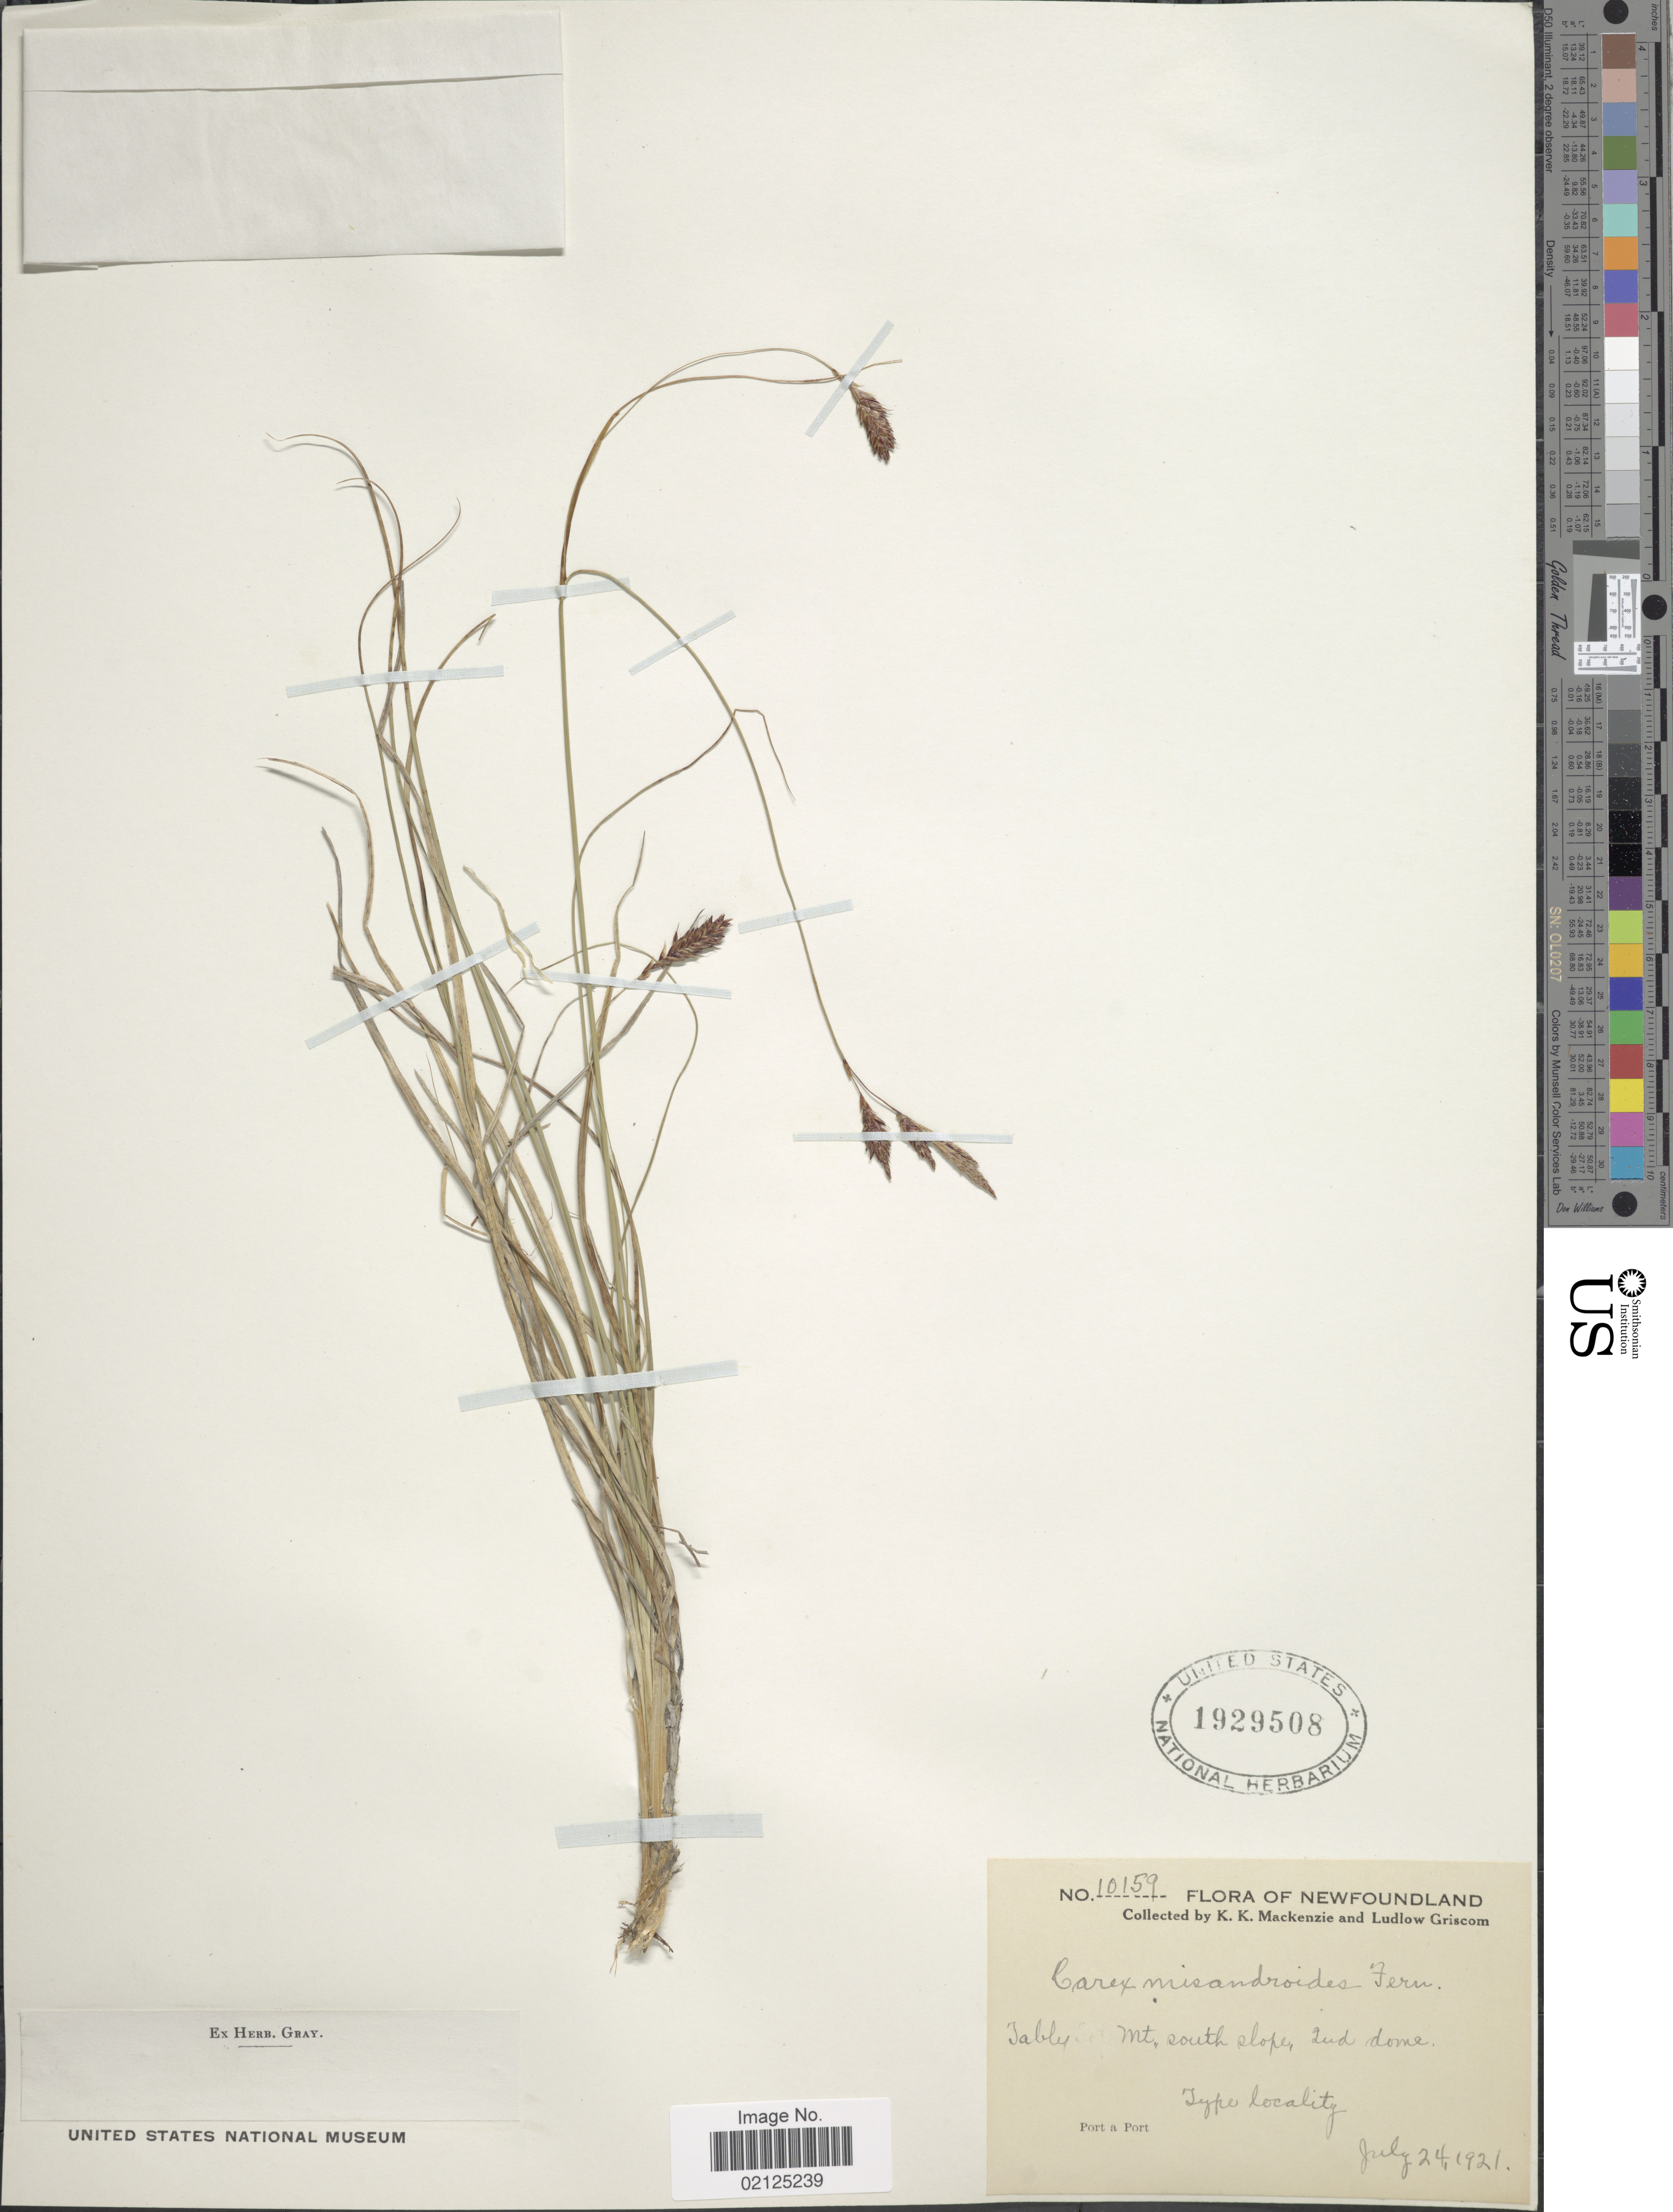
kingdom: Plantae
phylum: Tracheophyta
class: Liliopsida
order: Poales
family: Cyperaceae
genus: Carex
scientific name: Carex misandroides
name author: Fernald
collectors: K. K. Mackenzie & L. Griscom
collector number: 10159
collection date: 1921-07-24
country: Canada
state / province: Newfoundland and Labrador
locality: Table Mts, south slope, 2nd dome, Port a Port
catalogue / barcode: US 1929508